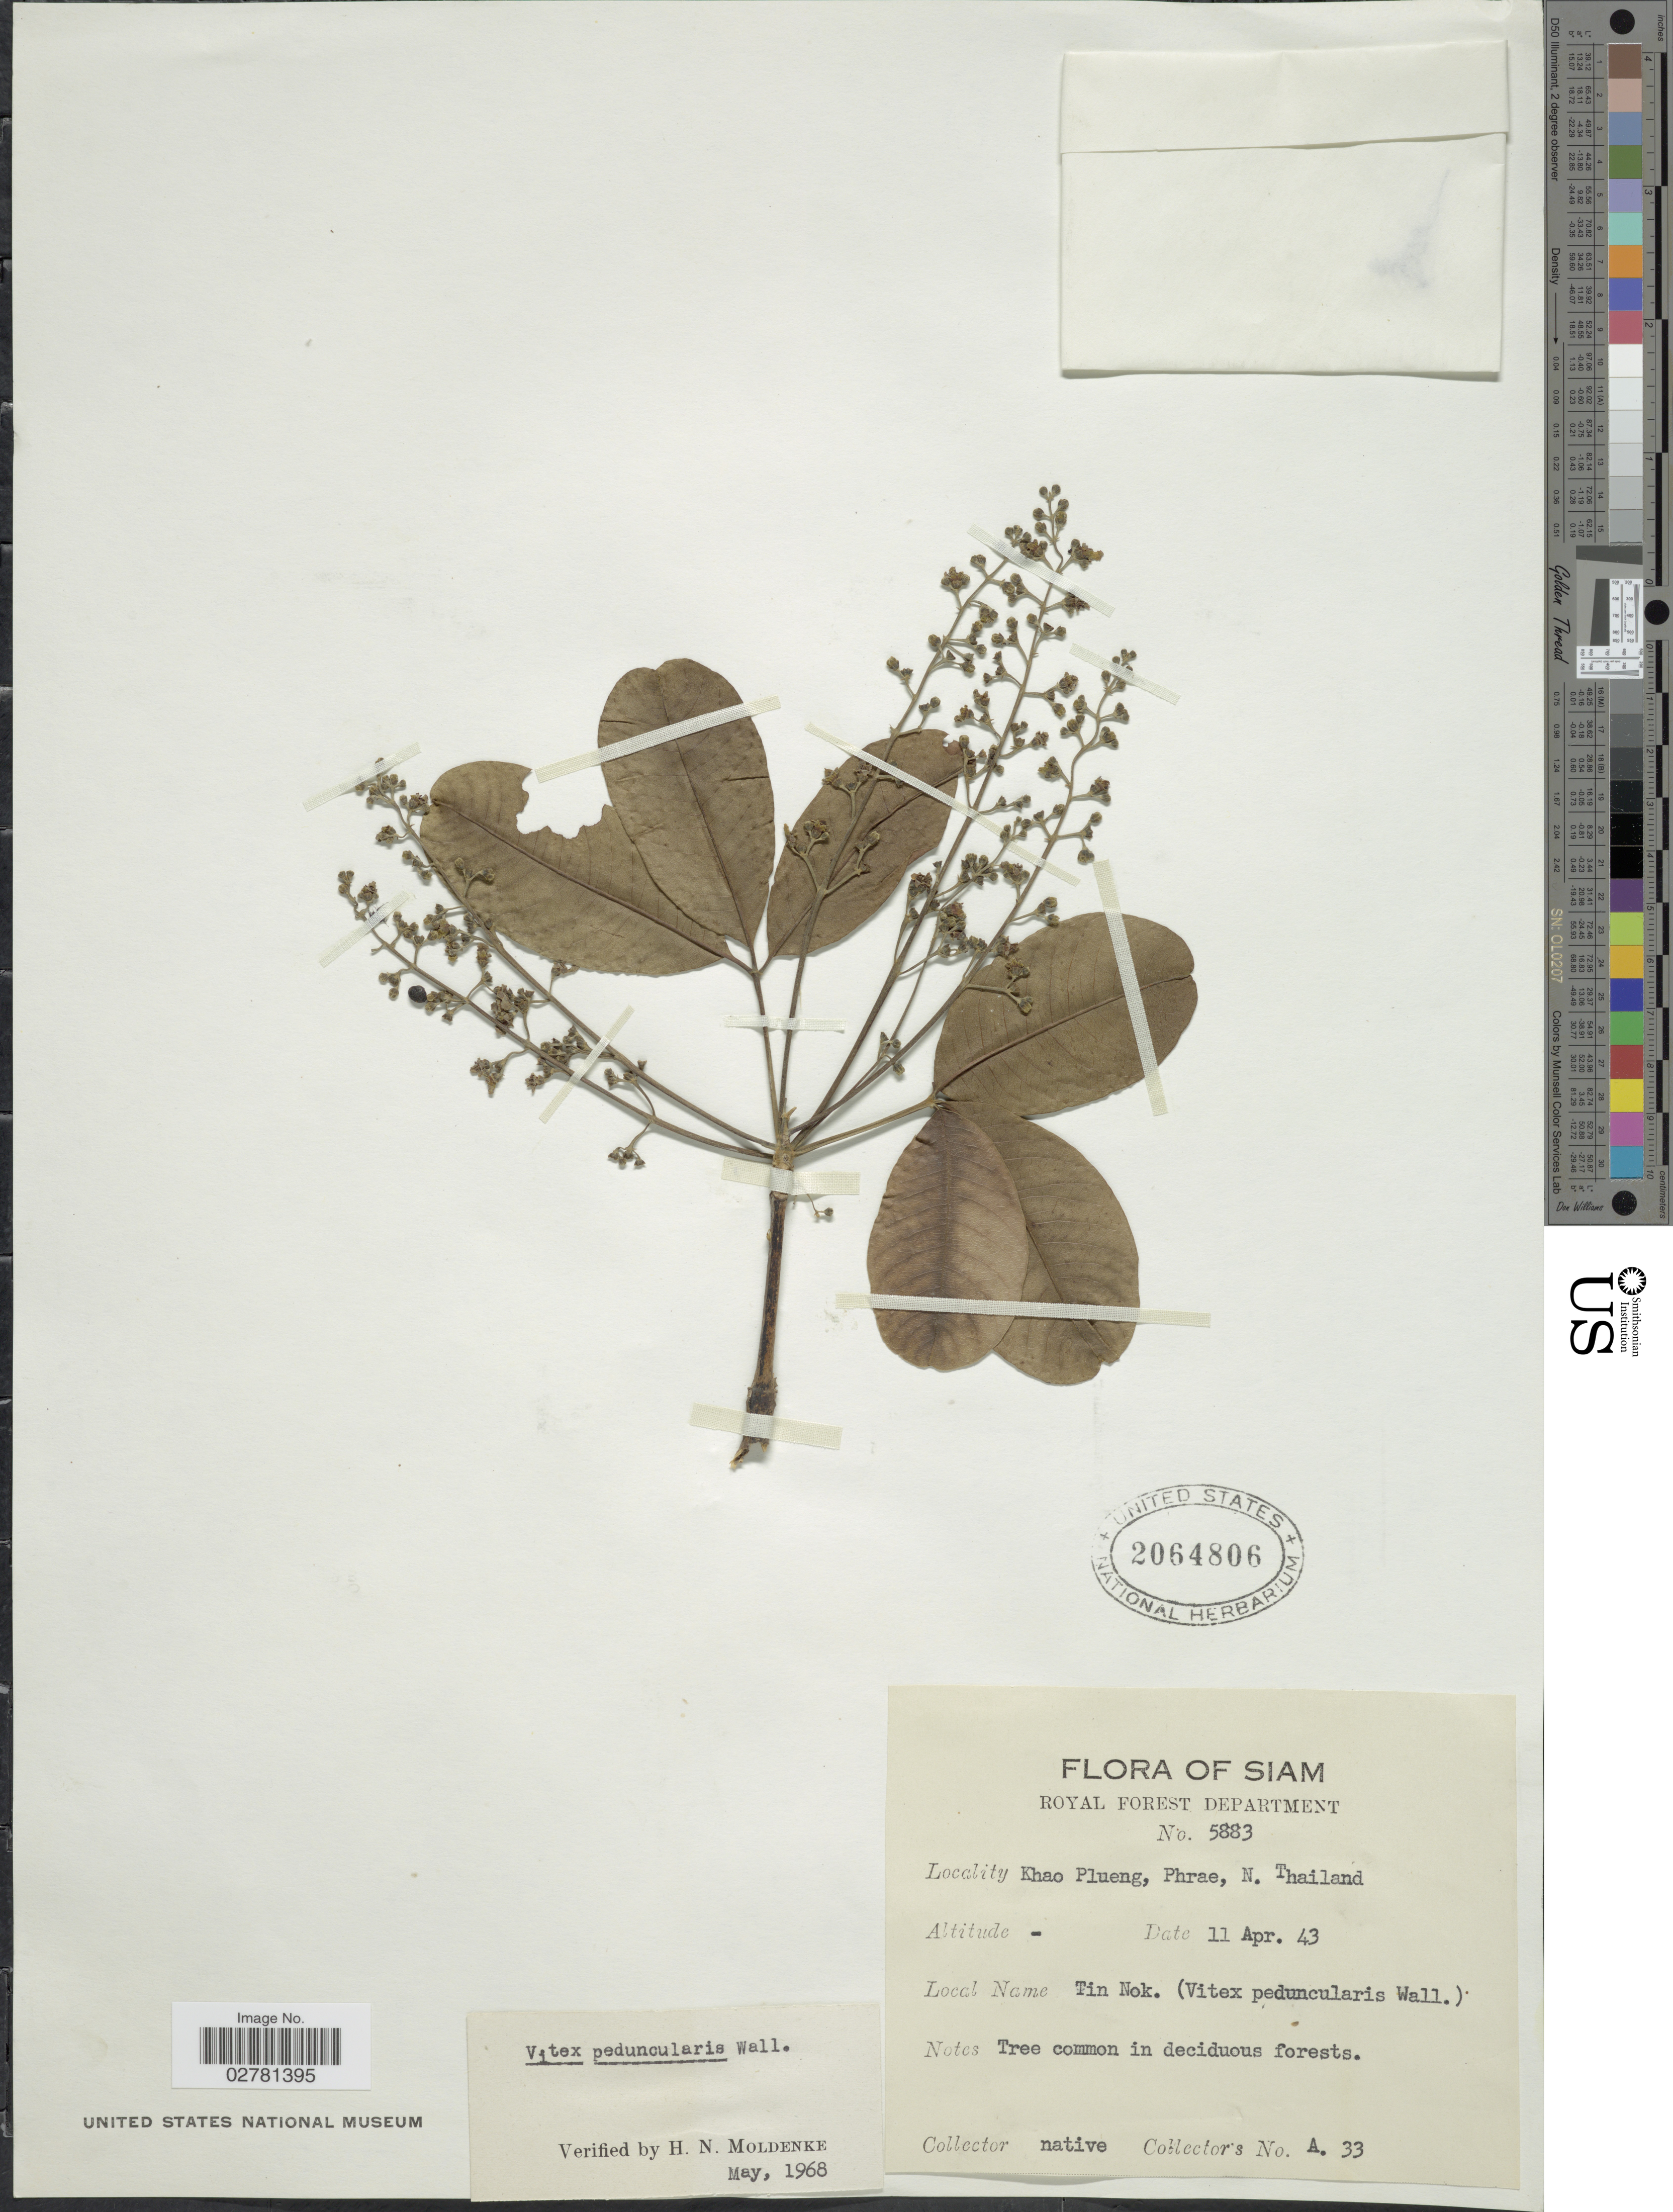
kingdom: Plantae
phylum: Tracheophyta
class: Magnoliopsida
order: Lamiales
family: Lamiaceae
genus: Vitex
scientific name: Vitex peduncularis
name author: Wall.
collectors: Native collectors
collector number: A.33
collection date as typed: Transcribed d/m/y: 11/4/43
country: Thailand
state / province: Phrae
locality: Siam. Khao Plueng. N. Thailand.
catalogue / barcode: US 2064806